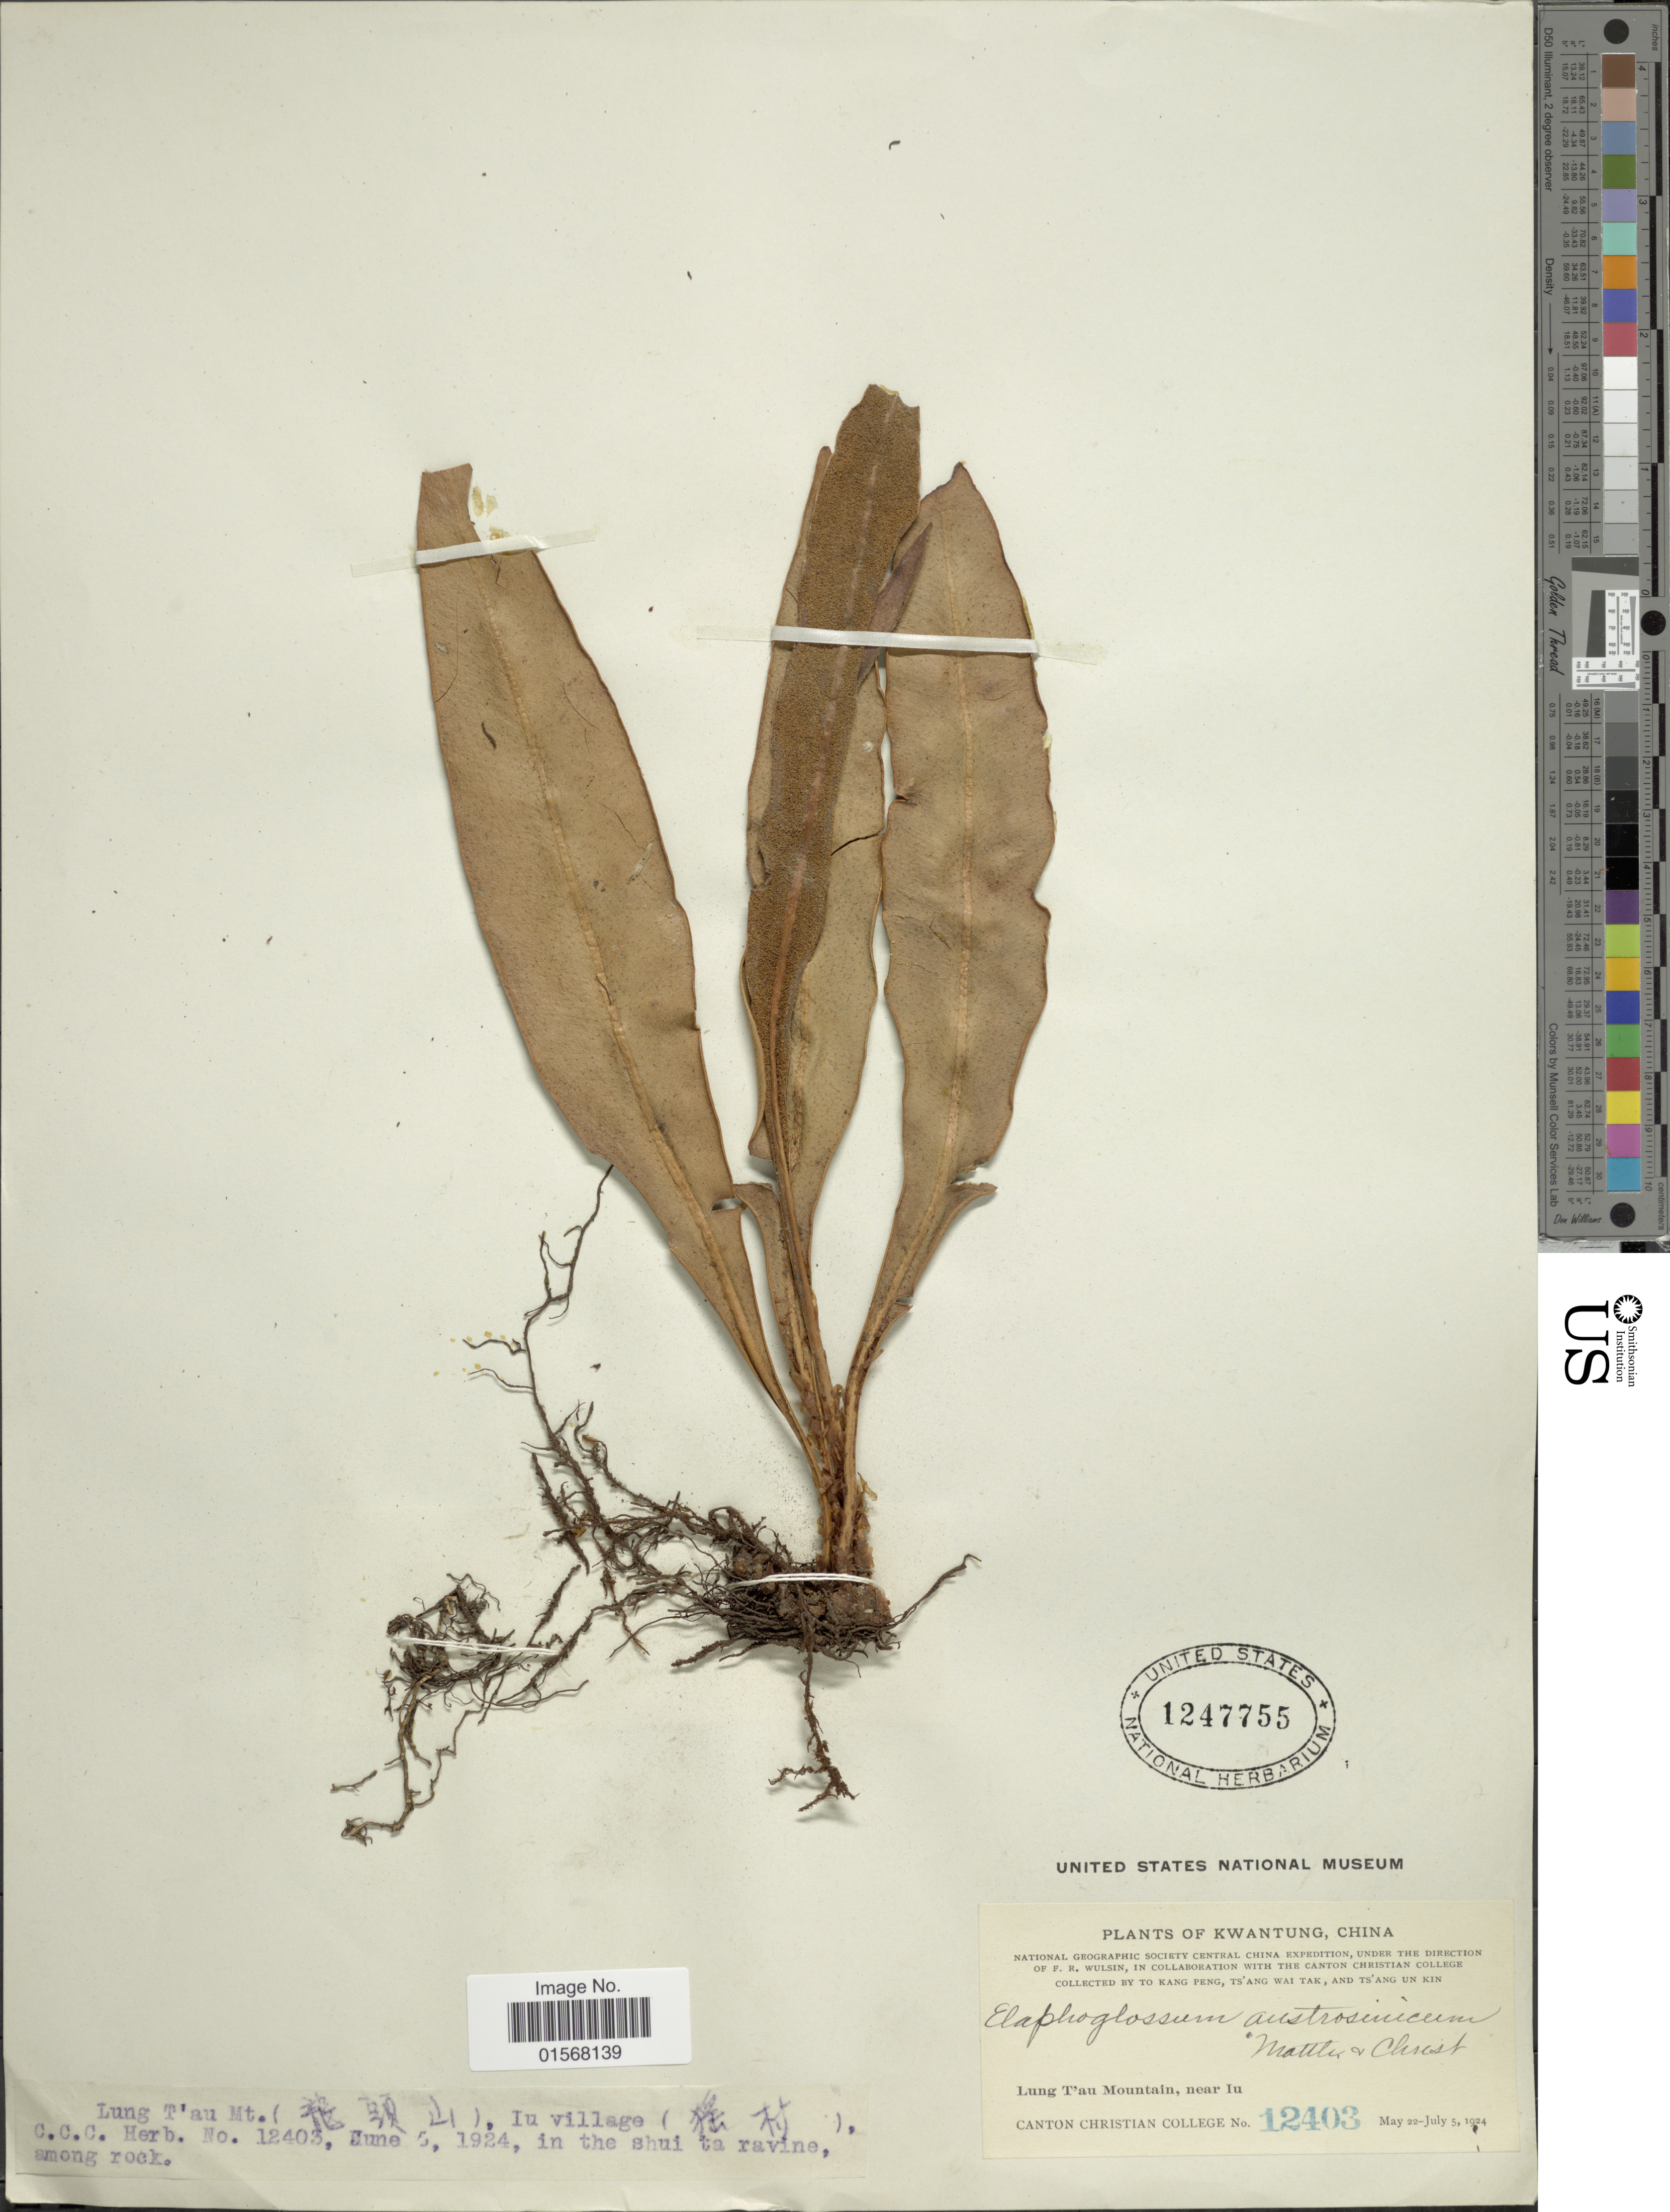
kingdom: Plantae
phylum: Tracheophyta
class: Polypodiopsida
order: Polypodiales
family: Dryopteridaceae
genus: Elaphoglossum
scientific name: Elaphoglossum austrosinicum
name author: C.G. Matthew & Christ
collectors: K. Peng, W. T. Tsang & U. K. Tsang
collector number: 12403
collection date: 1924-05-22/1924-07-05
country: China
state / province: Guangdong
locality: Kwangtung, Lung T'au Mountain, near Iu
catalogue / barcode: US 1247755